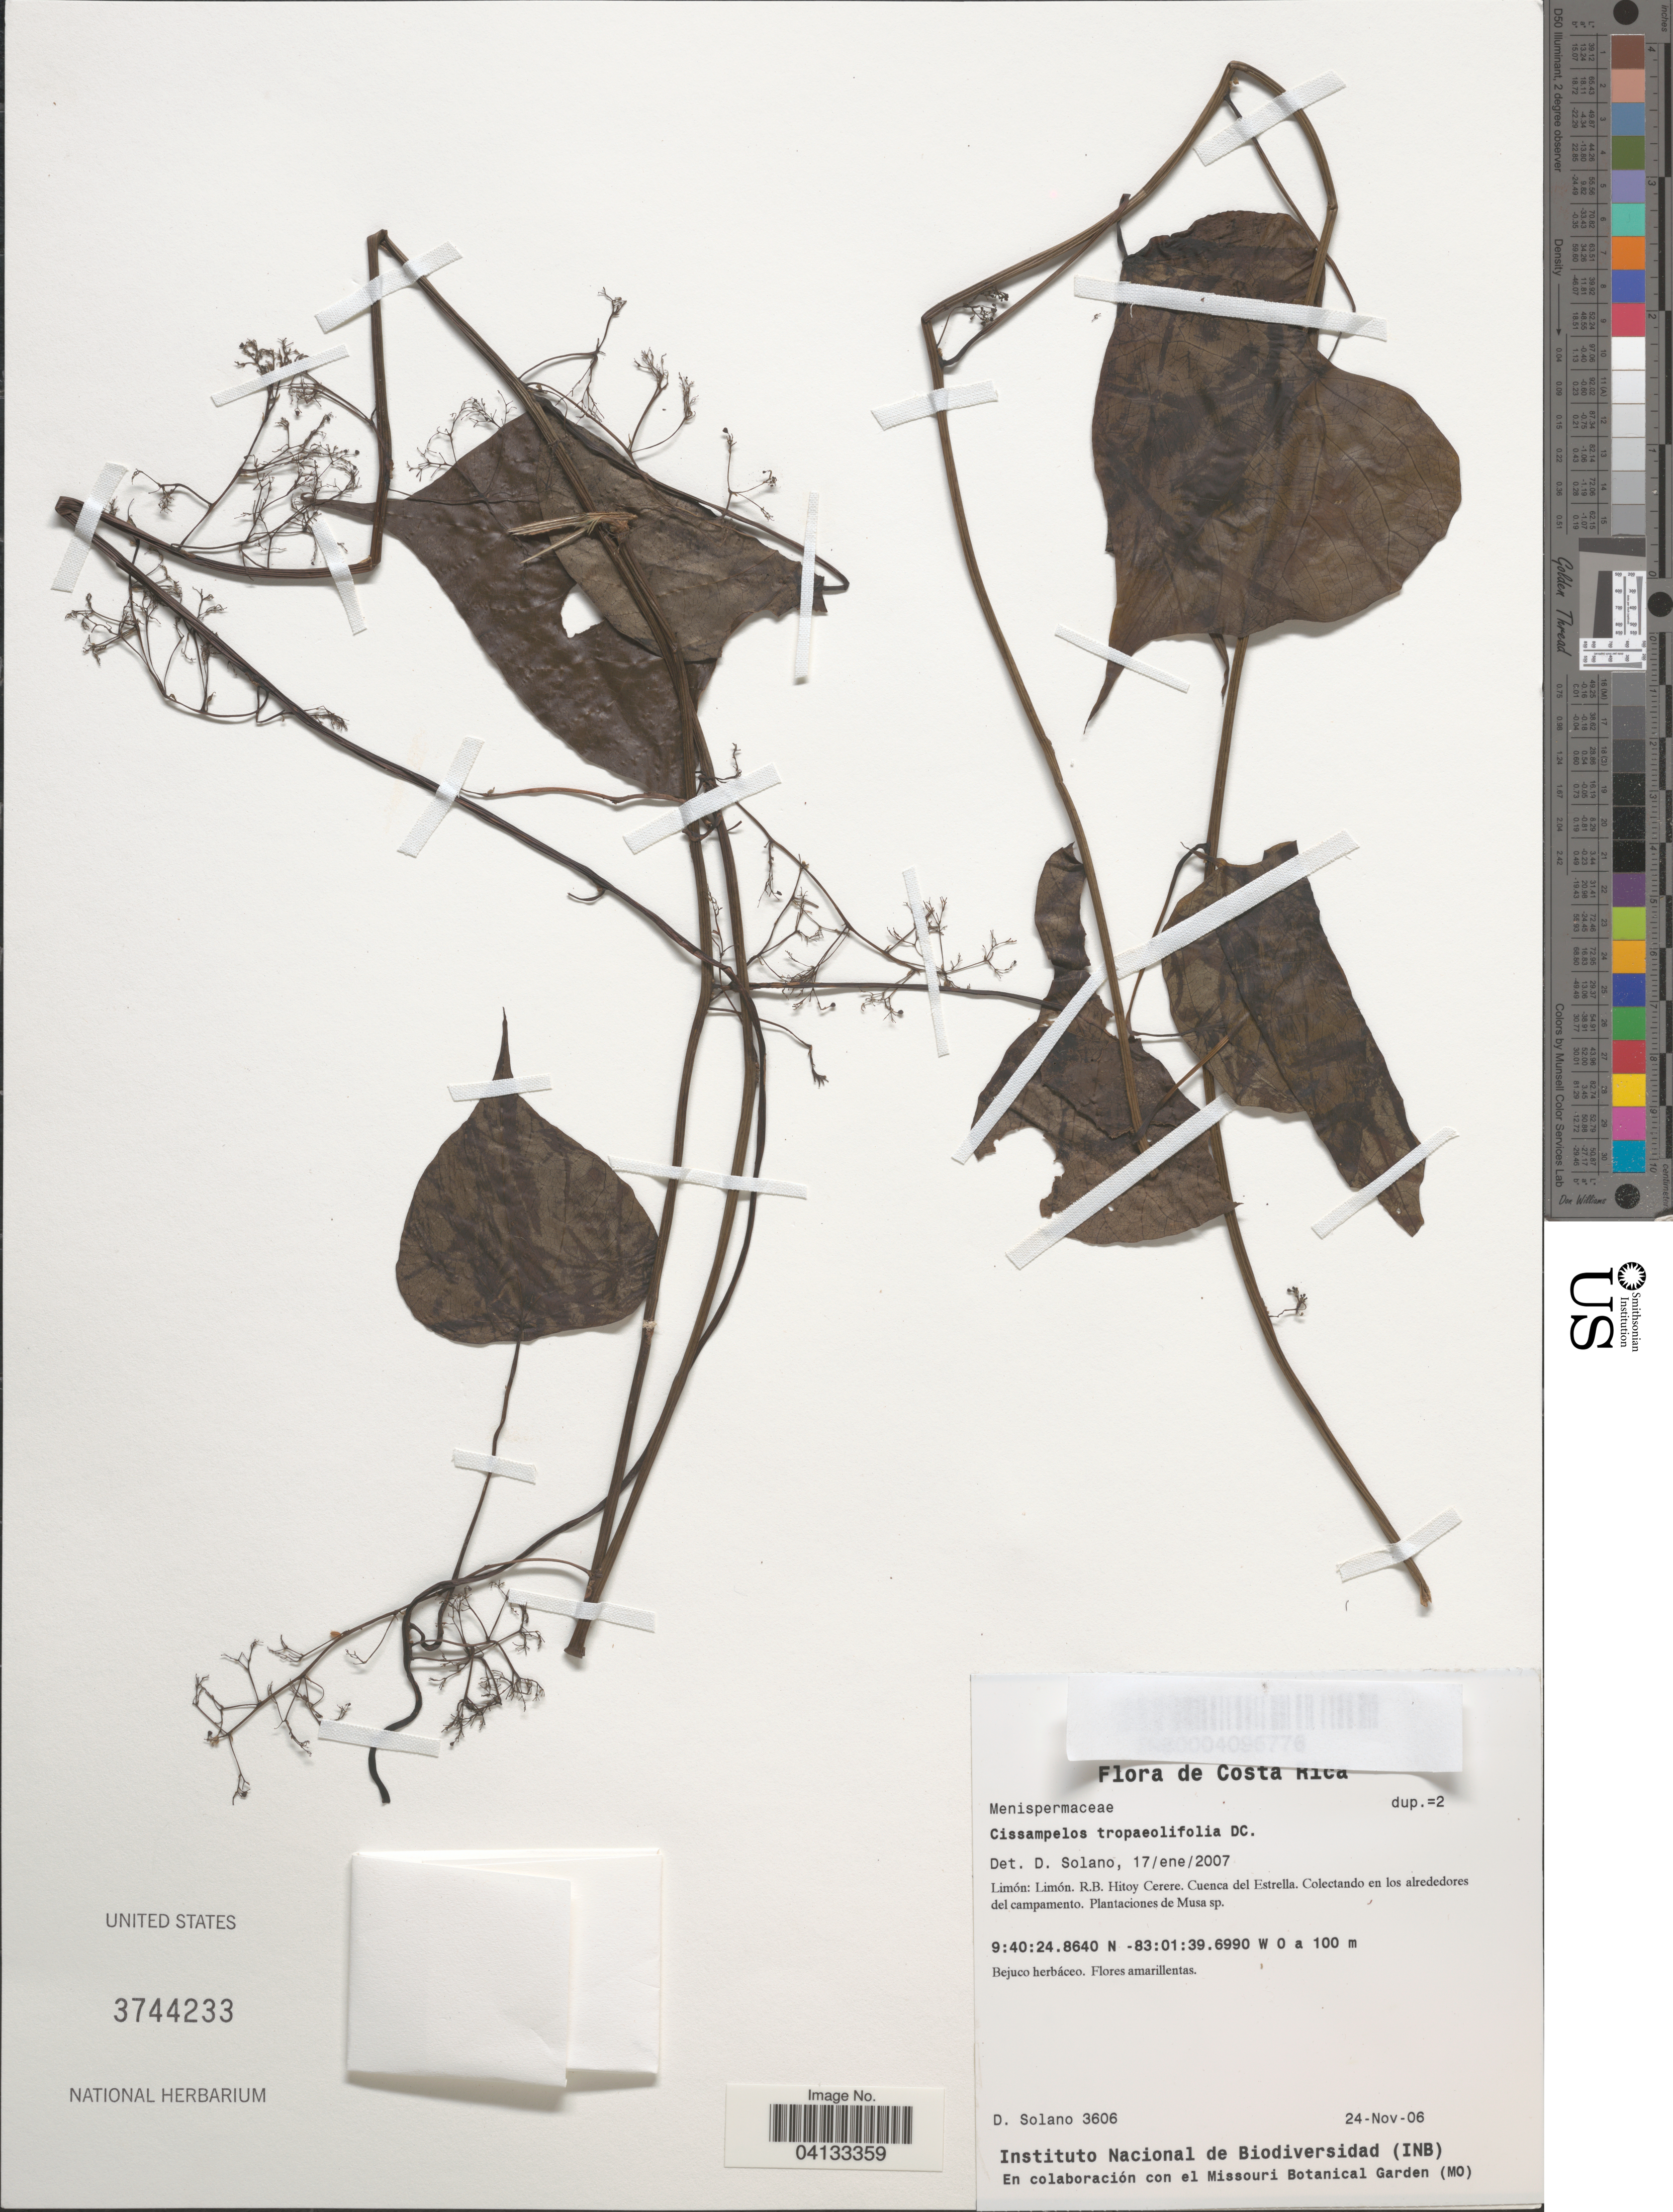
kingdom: Plantae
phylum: Tracheophyta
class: Magnoliopsida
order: Ranunculales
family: Menispermaceae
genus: Cissampelos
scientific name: Cissampelos tropaeolifolia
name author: DC.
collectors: D. Solano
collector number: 3606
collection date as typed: Transcribed d/m/y: 24/11/6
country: Costa Rica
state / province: Limón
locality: Limón. R.B. Hitoy Cerere. Cuenca del Estrella. Colectando en los alrededores del campamento.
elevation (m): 0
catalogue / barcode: US 3744233